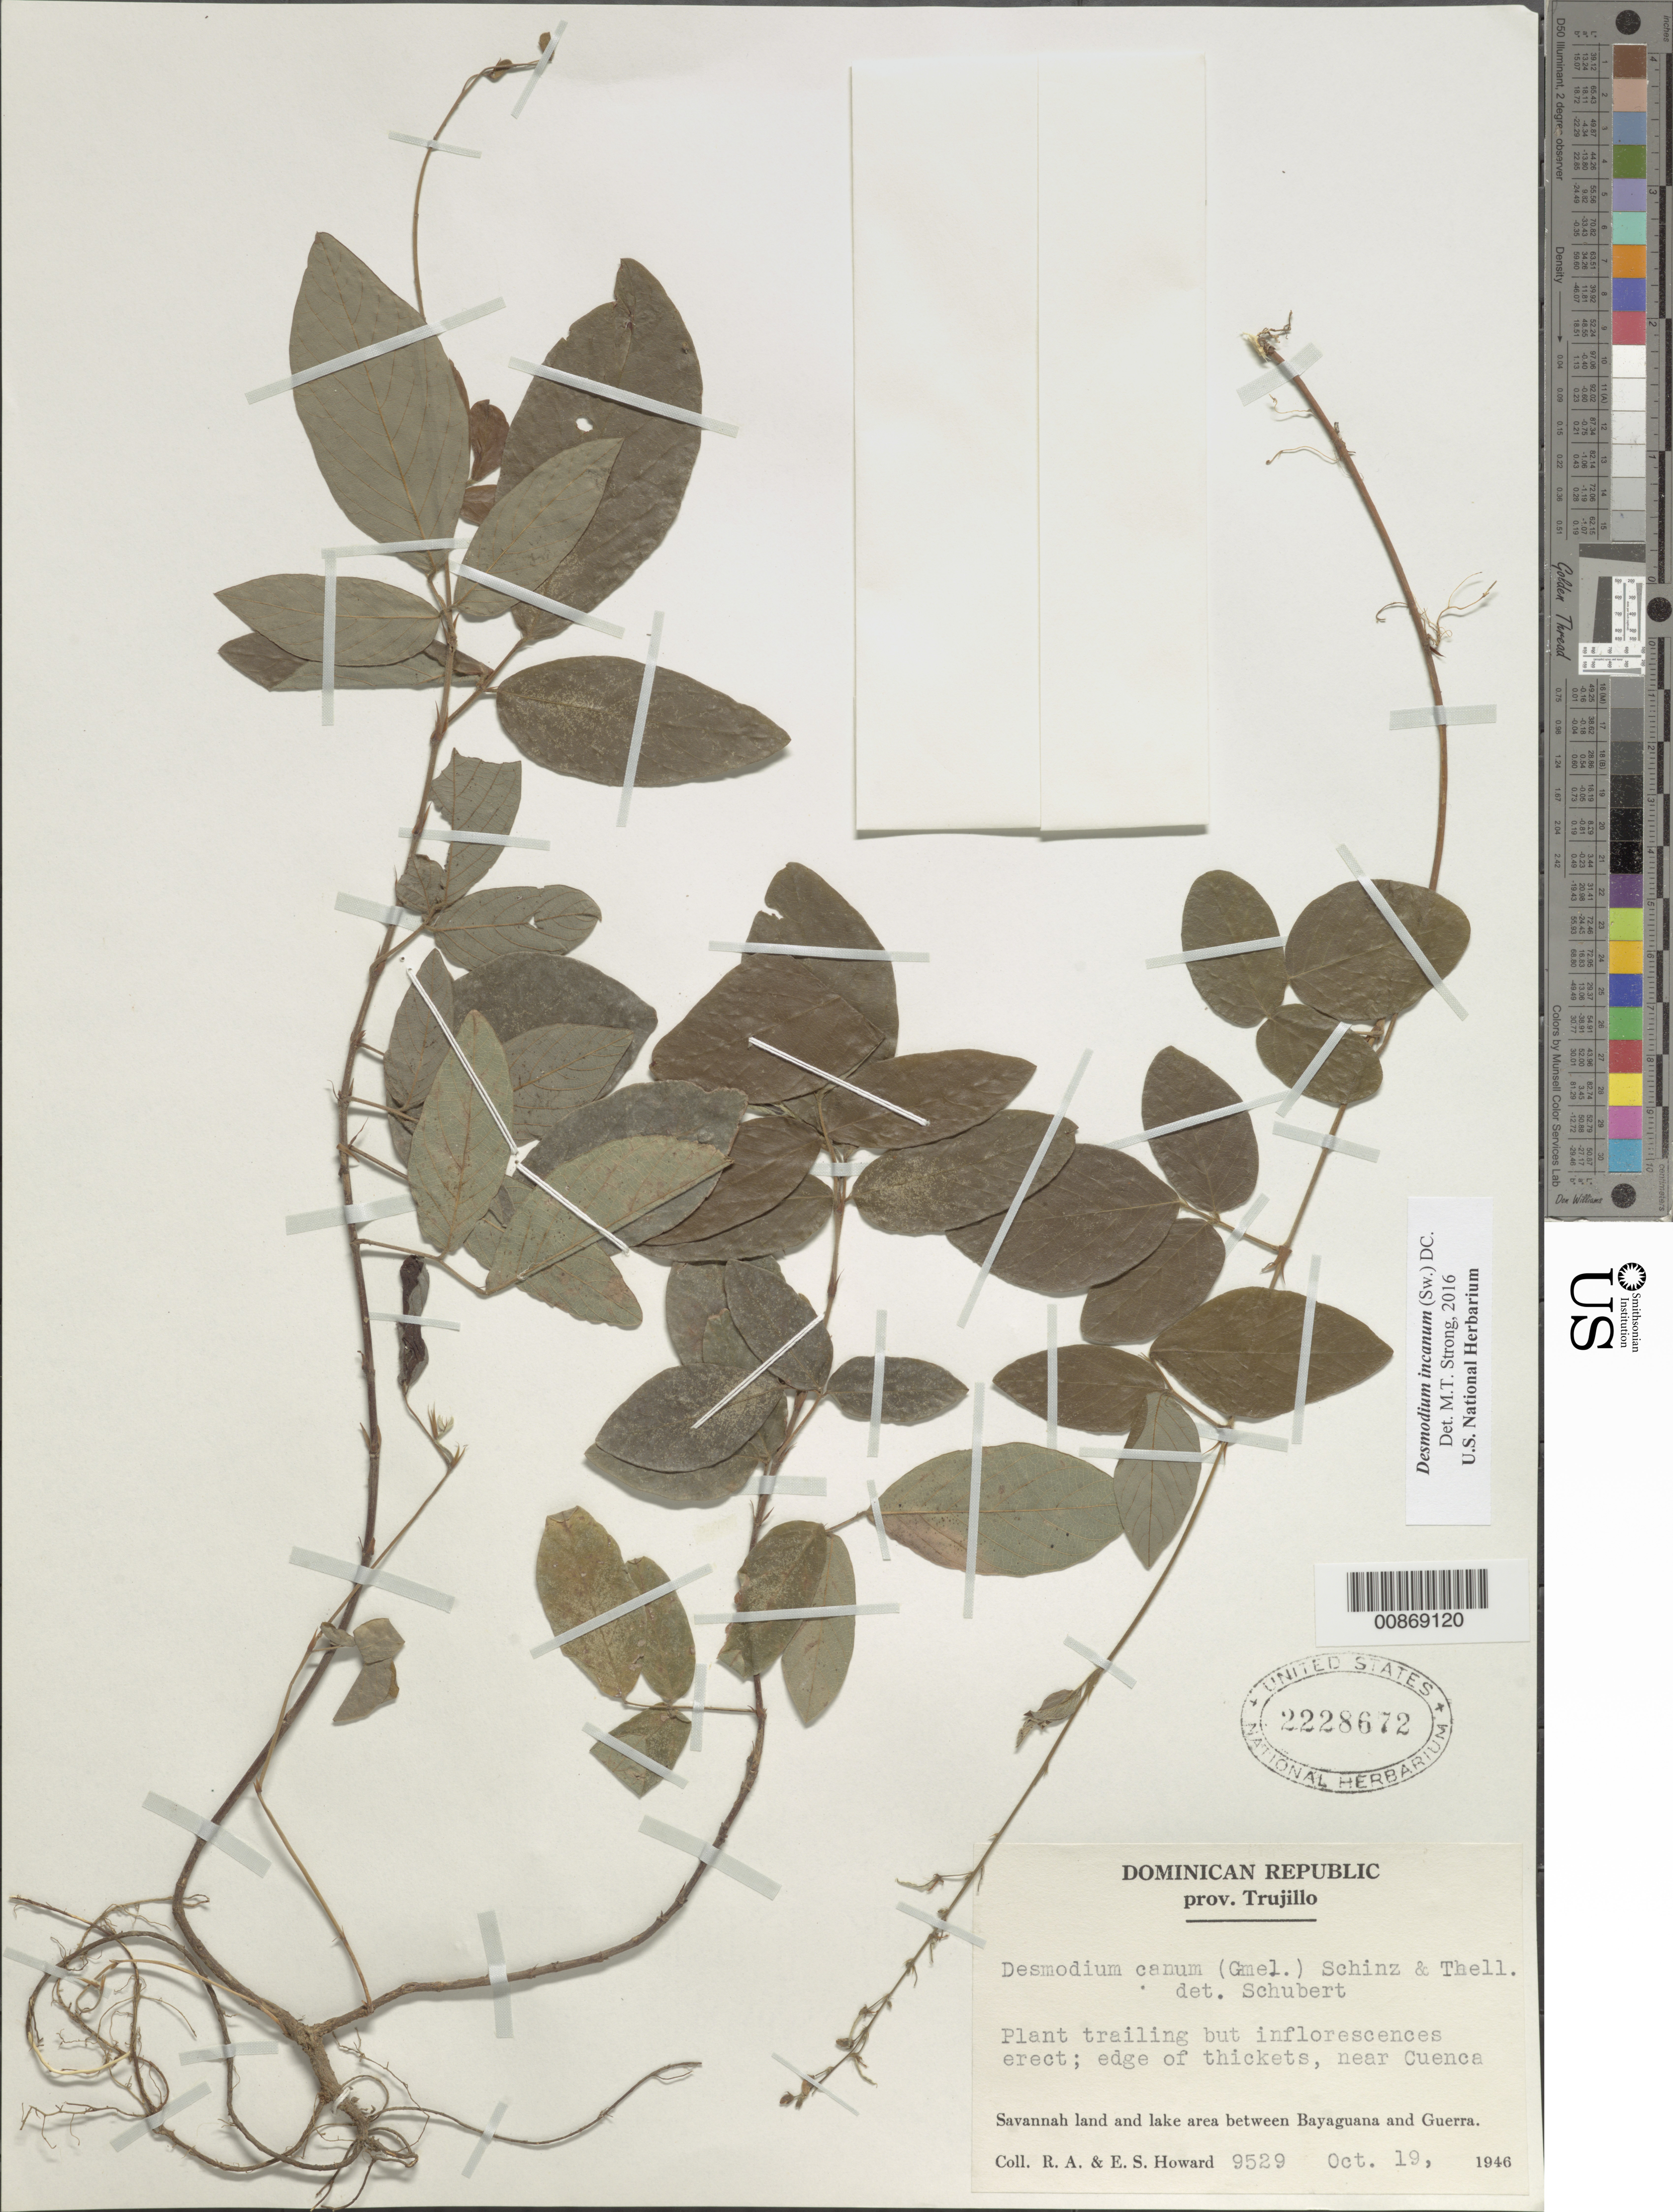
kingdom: Plantae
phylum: Tracheophyta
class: Magnoliopsida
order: Fabales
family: Fabaceae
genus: Desmodium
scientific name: Desmodium incanum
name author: (Sw.) DC.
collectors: R. A. Howard & E. S. Howard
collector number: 9529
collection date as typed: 19 Oct 1946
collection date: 1946-10-19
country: Dominican Republic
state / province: San Cristobal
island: Hispaniola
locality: Between Bayaguana and Guerra.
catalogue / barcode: US 2228672